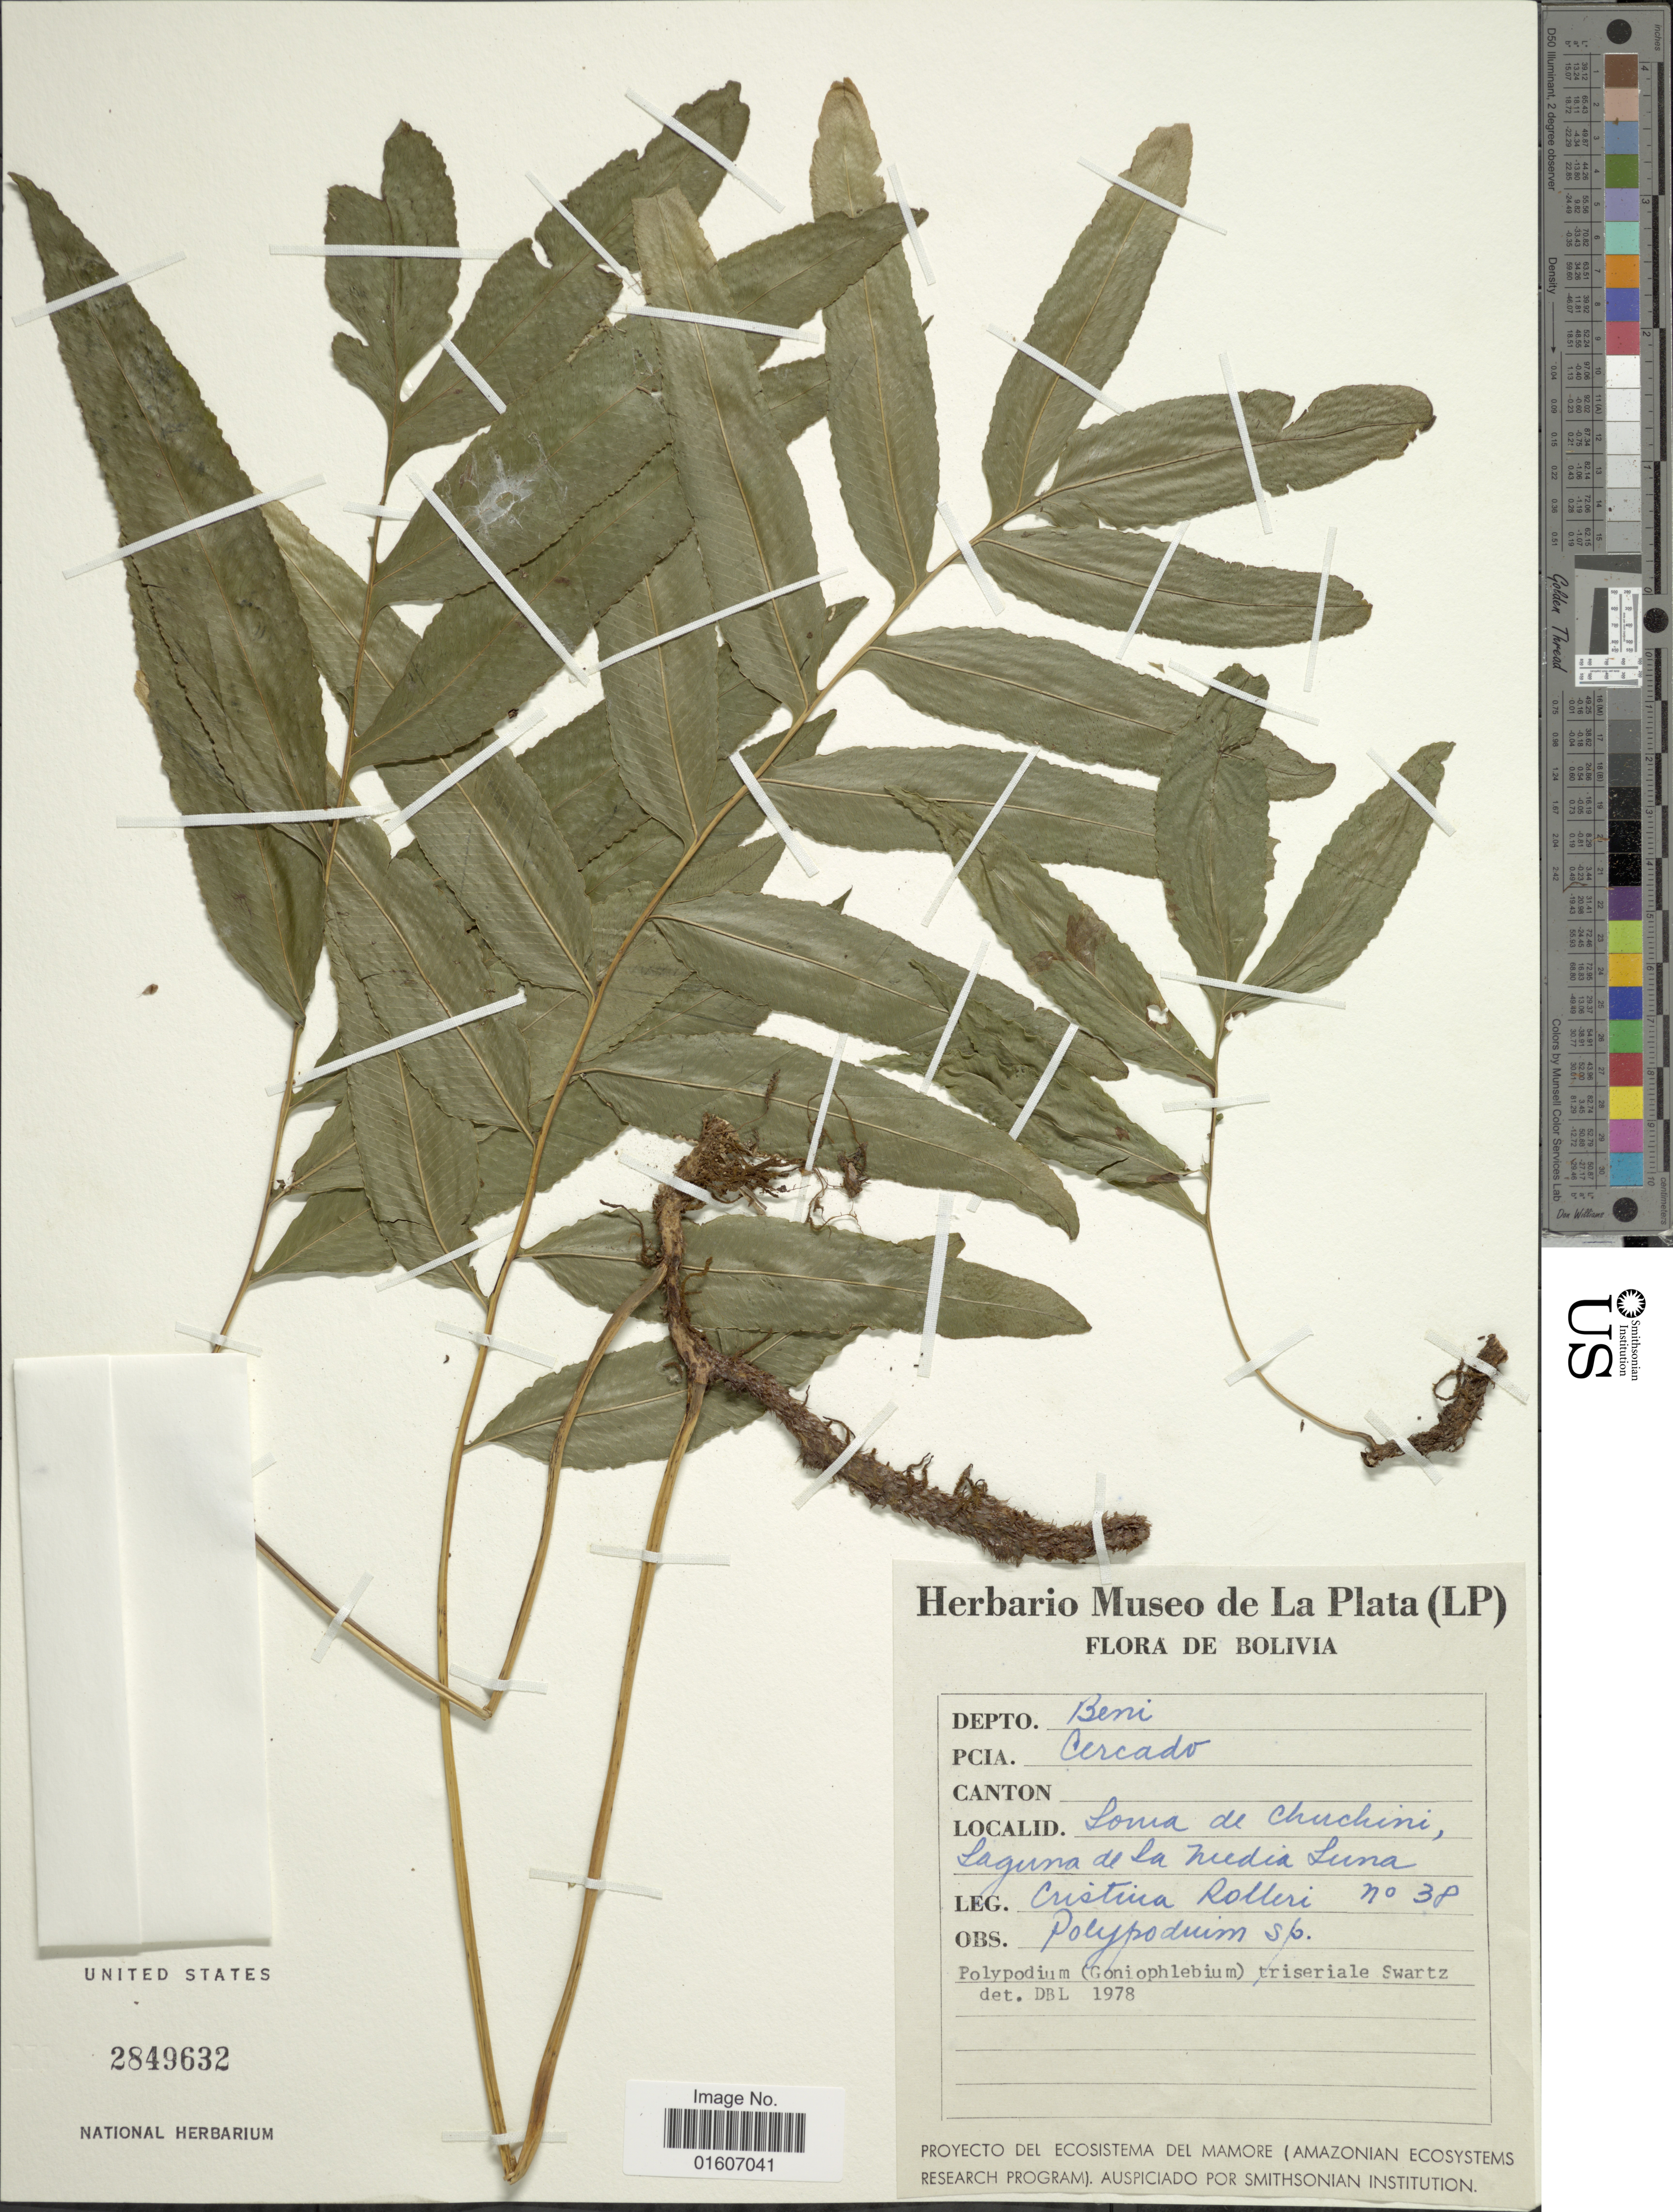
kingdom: Plantae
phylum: Tracheophyta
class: Polypodiopsida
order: Polypodiales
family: Polypodiaceae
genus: Serpocaulon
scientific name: Serpocaulon triseriale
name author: (Sw.) A.R. Sm.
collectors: C. Rolleri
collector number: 38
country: Bolivia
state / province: Beni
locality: Depto. beni, pcia Cercado, Loma de Chuchini, Laguna de la media Luna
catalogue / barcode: US 2849632